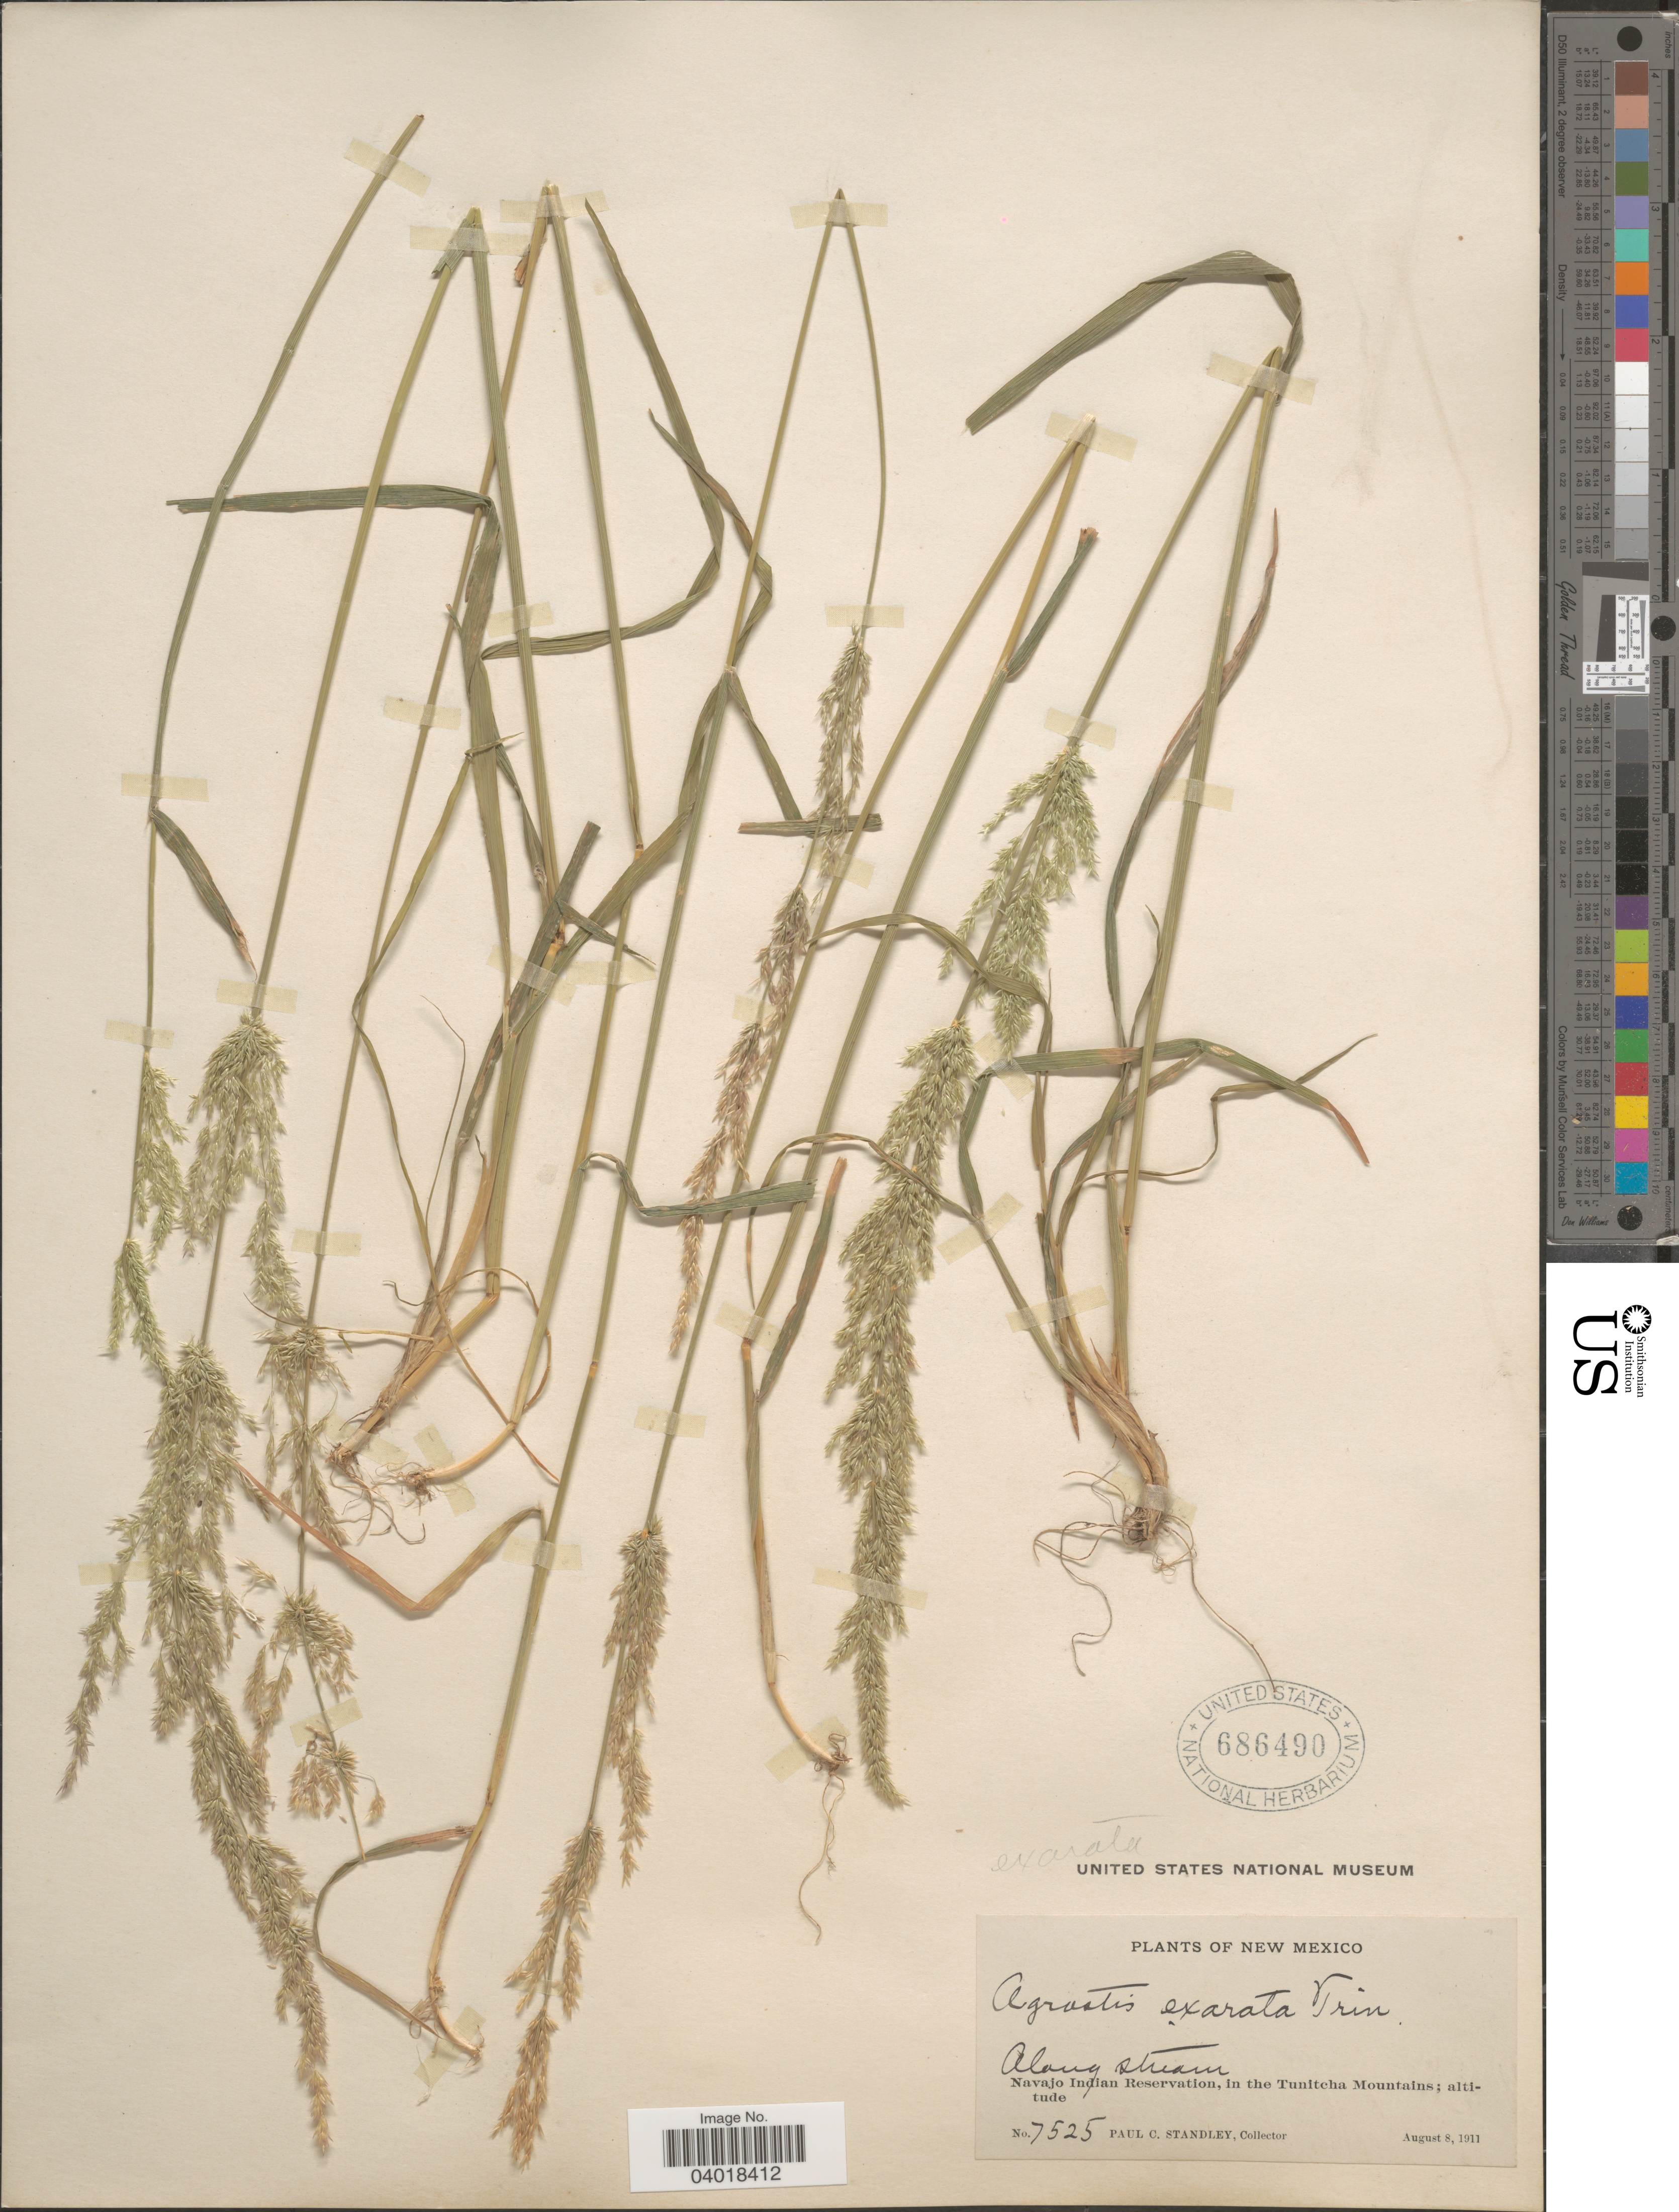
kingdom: Plantae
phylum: Tracheophyta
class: Liliopsida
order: Poales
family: Poaceae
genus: Agrostis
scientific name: Agrostis exarata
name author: Trin.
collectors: P. C. Standley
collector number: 7525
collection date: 1911-08-08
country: United States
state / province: New Mexico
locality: Navajo Indian Reservation, in the Tunitcha Mountains.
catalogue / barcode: US 686490